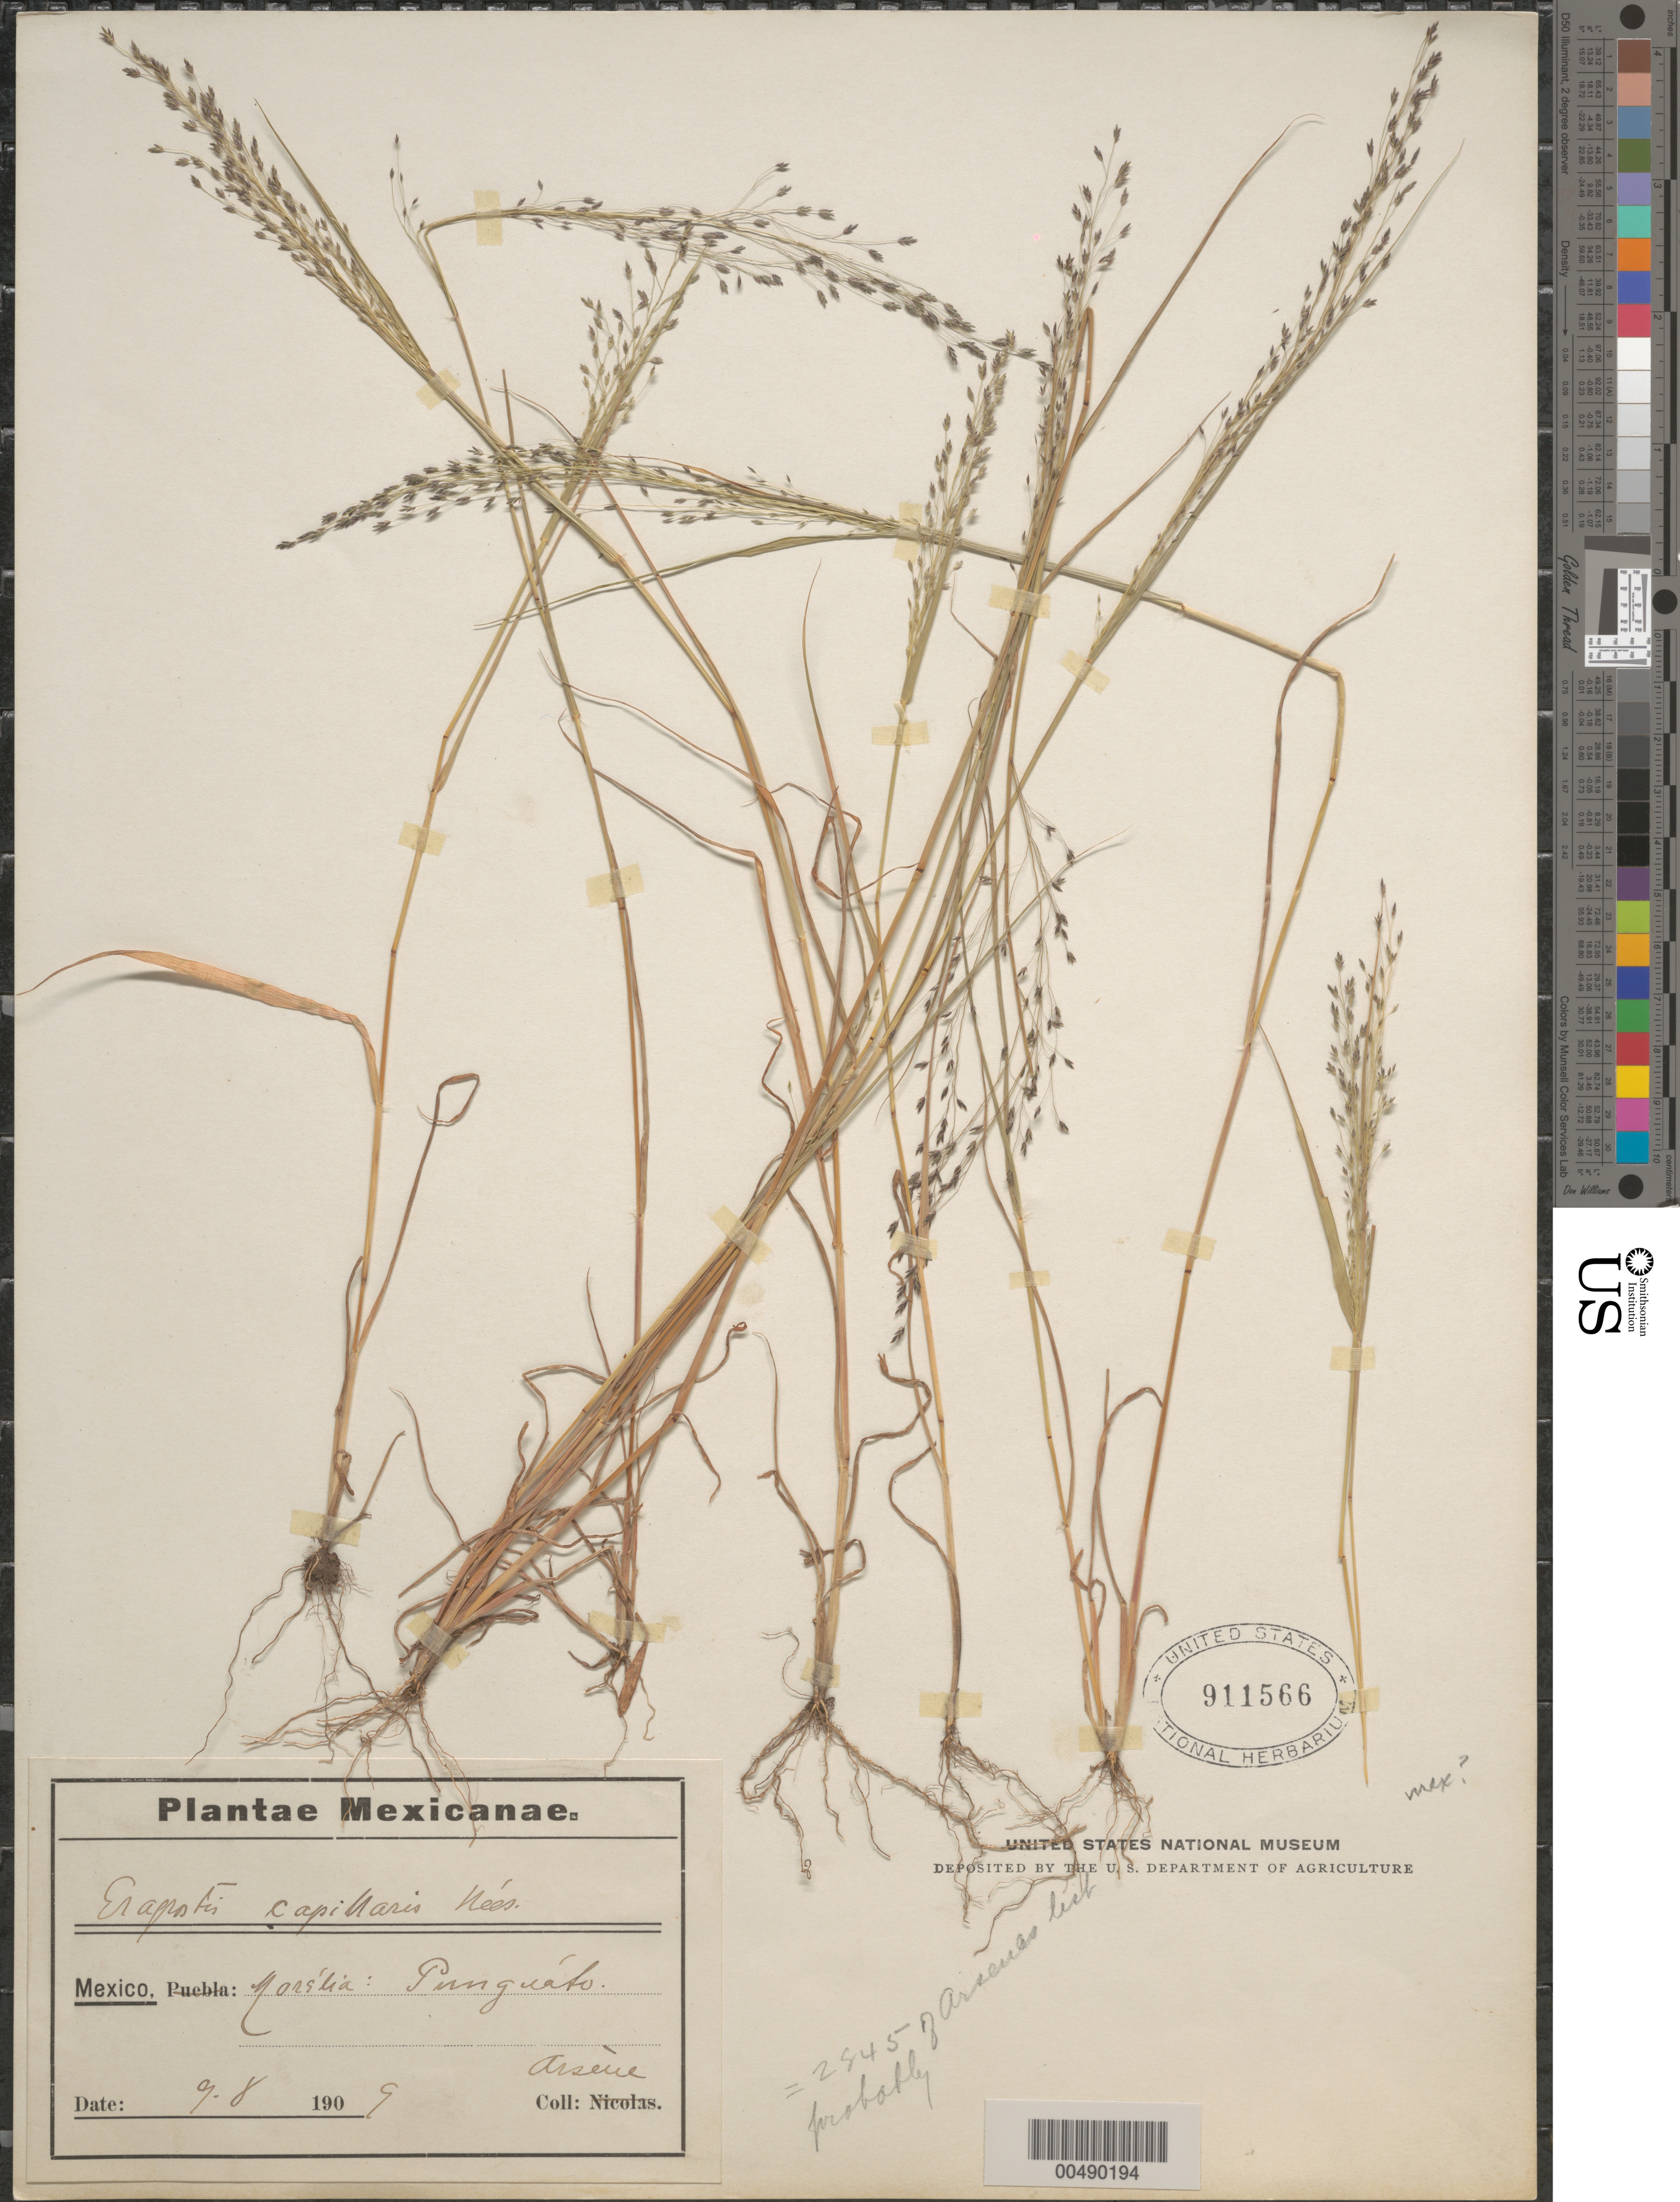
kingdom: Plantae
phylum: Tracheophyta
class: Liliopsida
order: Poales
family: Poaceae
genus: Eragrostis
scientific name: Eragrostis capillaris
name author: (L.) Nees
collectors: Bro. G. Arsène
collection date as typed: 9 Aug 1909 or 8 Sep 1909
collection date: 1909-08-09 or 1909-09-08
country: Mexico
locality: Morélia, Punguáto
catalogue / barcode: US 911566